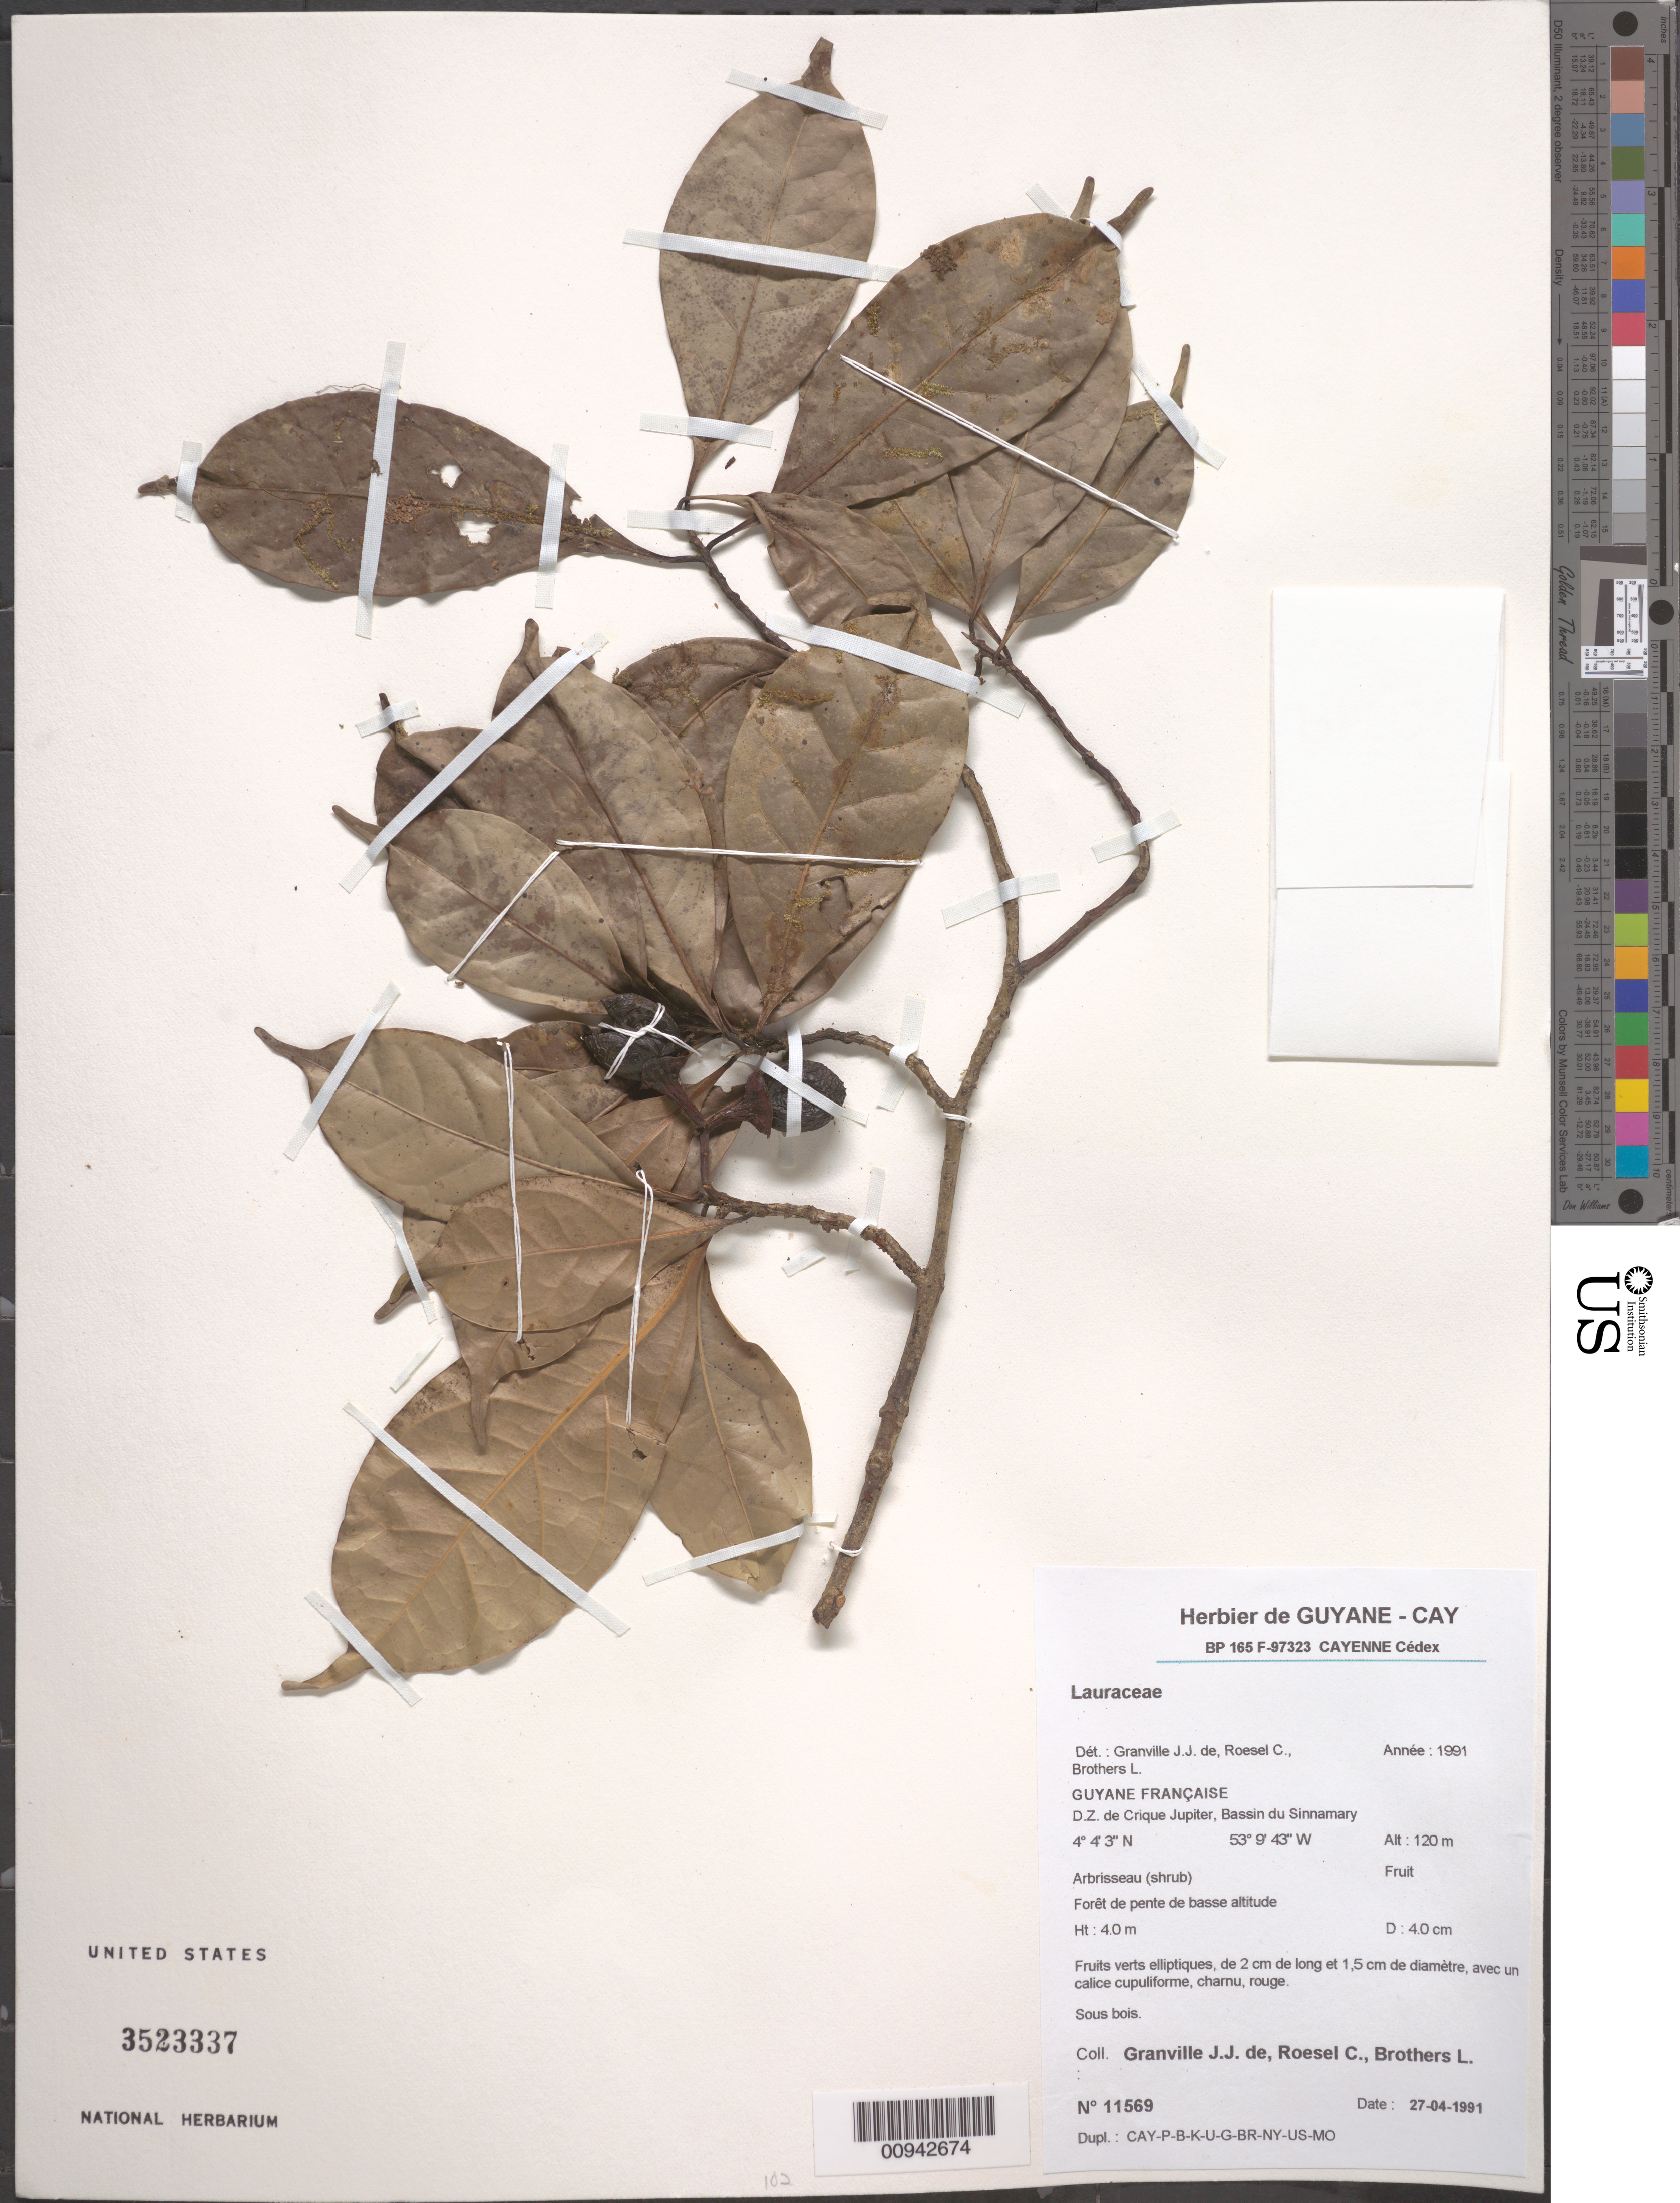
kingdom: Plantae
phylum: Tracheophyta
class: Magnoliopsida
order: Laurales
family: Lauraceae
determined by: Granville, J. J.; Roesel, C. S.; Brothers, Leslie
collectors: J.-J. de Granville, C. S. Roesel & L. Brothers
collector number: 11569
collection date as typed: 27-Apr-91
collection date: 1991-04-27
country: French Guiana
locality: D.Z. de Crique Jupiter, Bassin du Sinnamary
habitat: Foret de pente de basse altitude. Sous bois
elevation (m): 120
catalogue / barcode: US 3523337